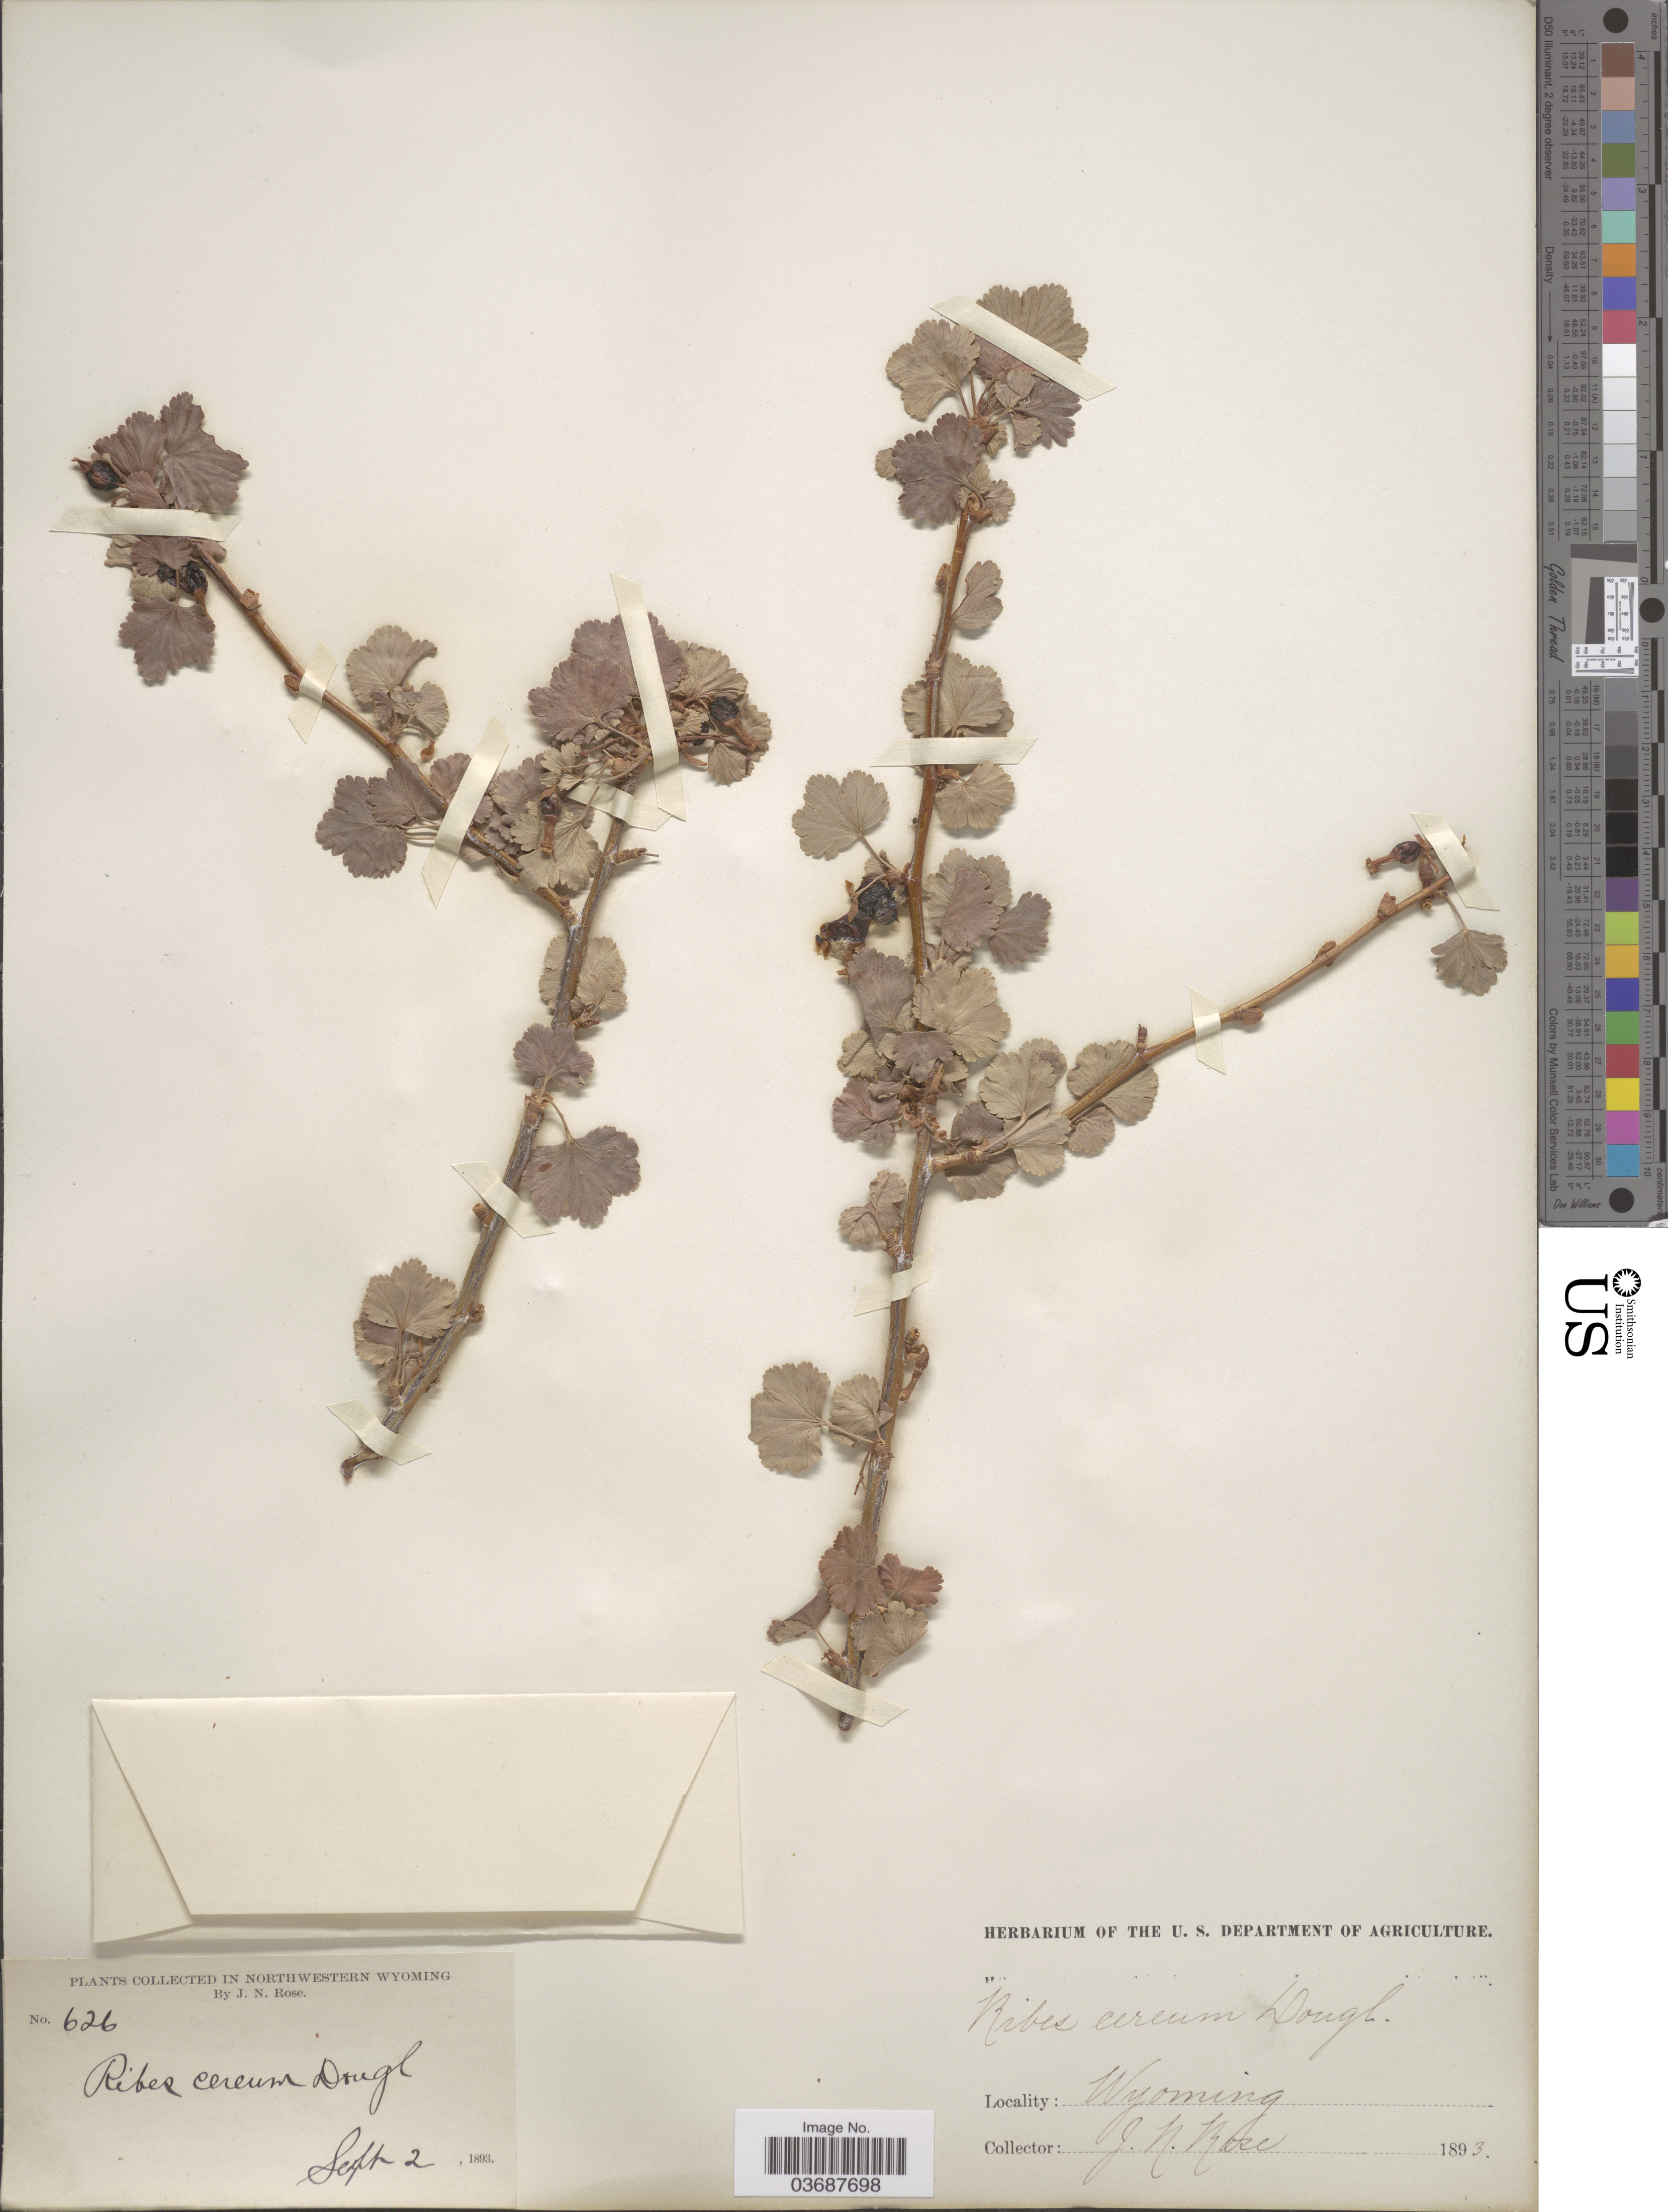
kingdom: Plantae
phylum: Tracheophyta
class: Magnoliopsida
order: Saxifragales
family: Grossulariaceae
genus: Ribes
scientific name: Ribes inebrians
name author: Lindl.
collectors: J. N. Rose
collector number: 626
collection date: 1893-09-02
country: United States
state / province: Wyoming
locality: In Northwestern Wyoming.